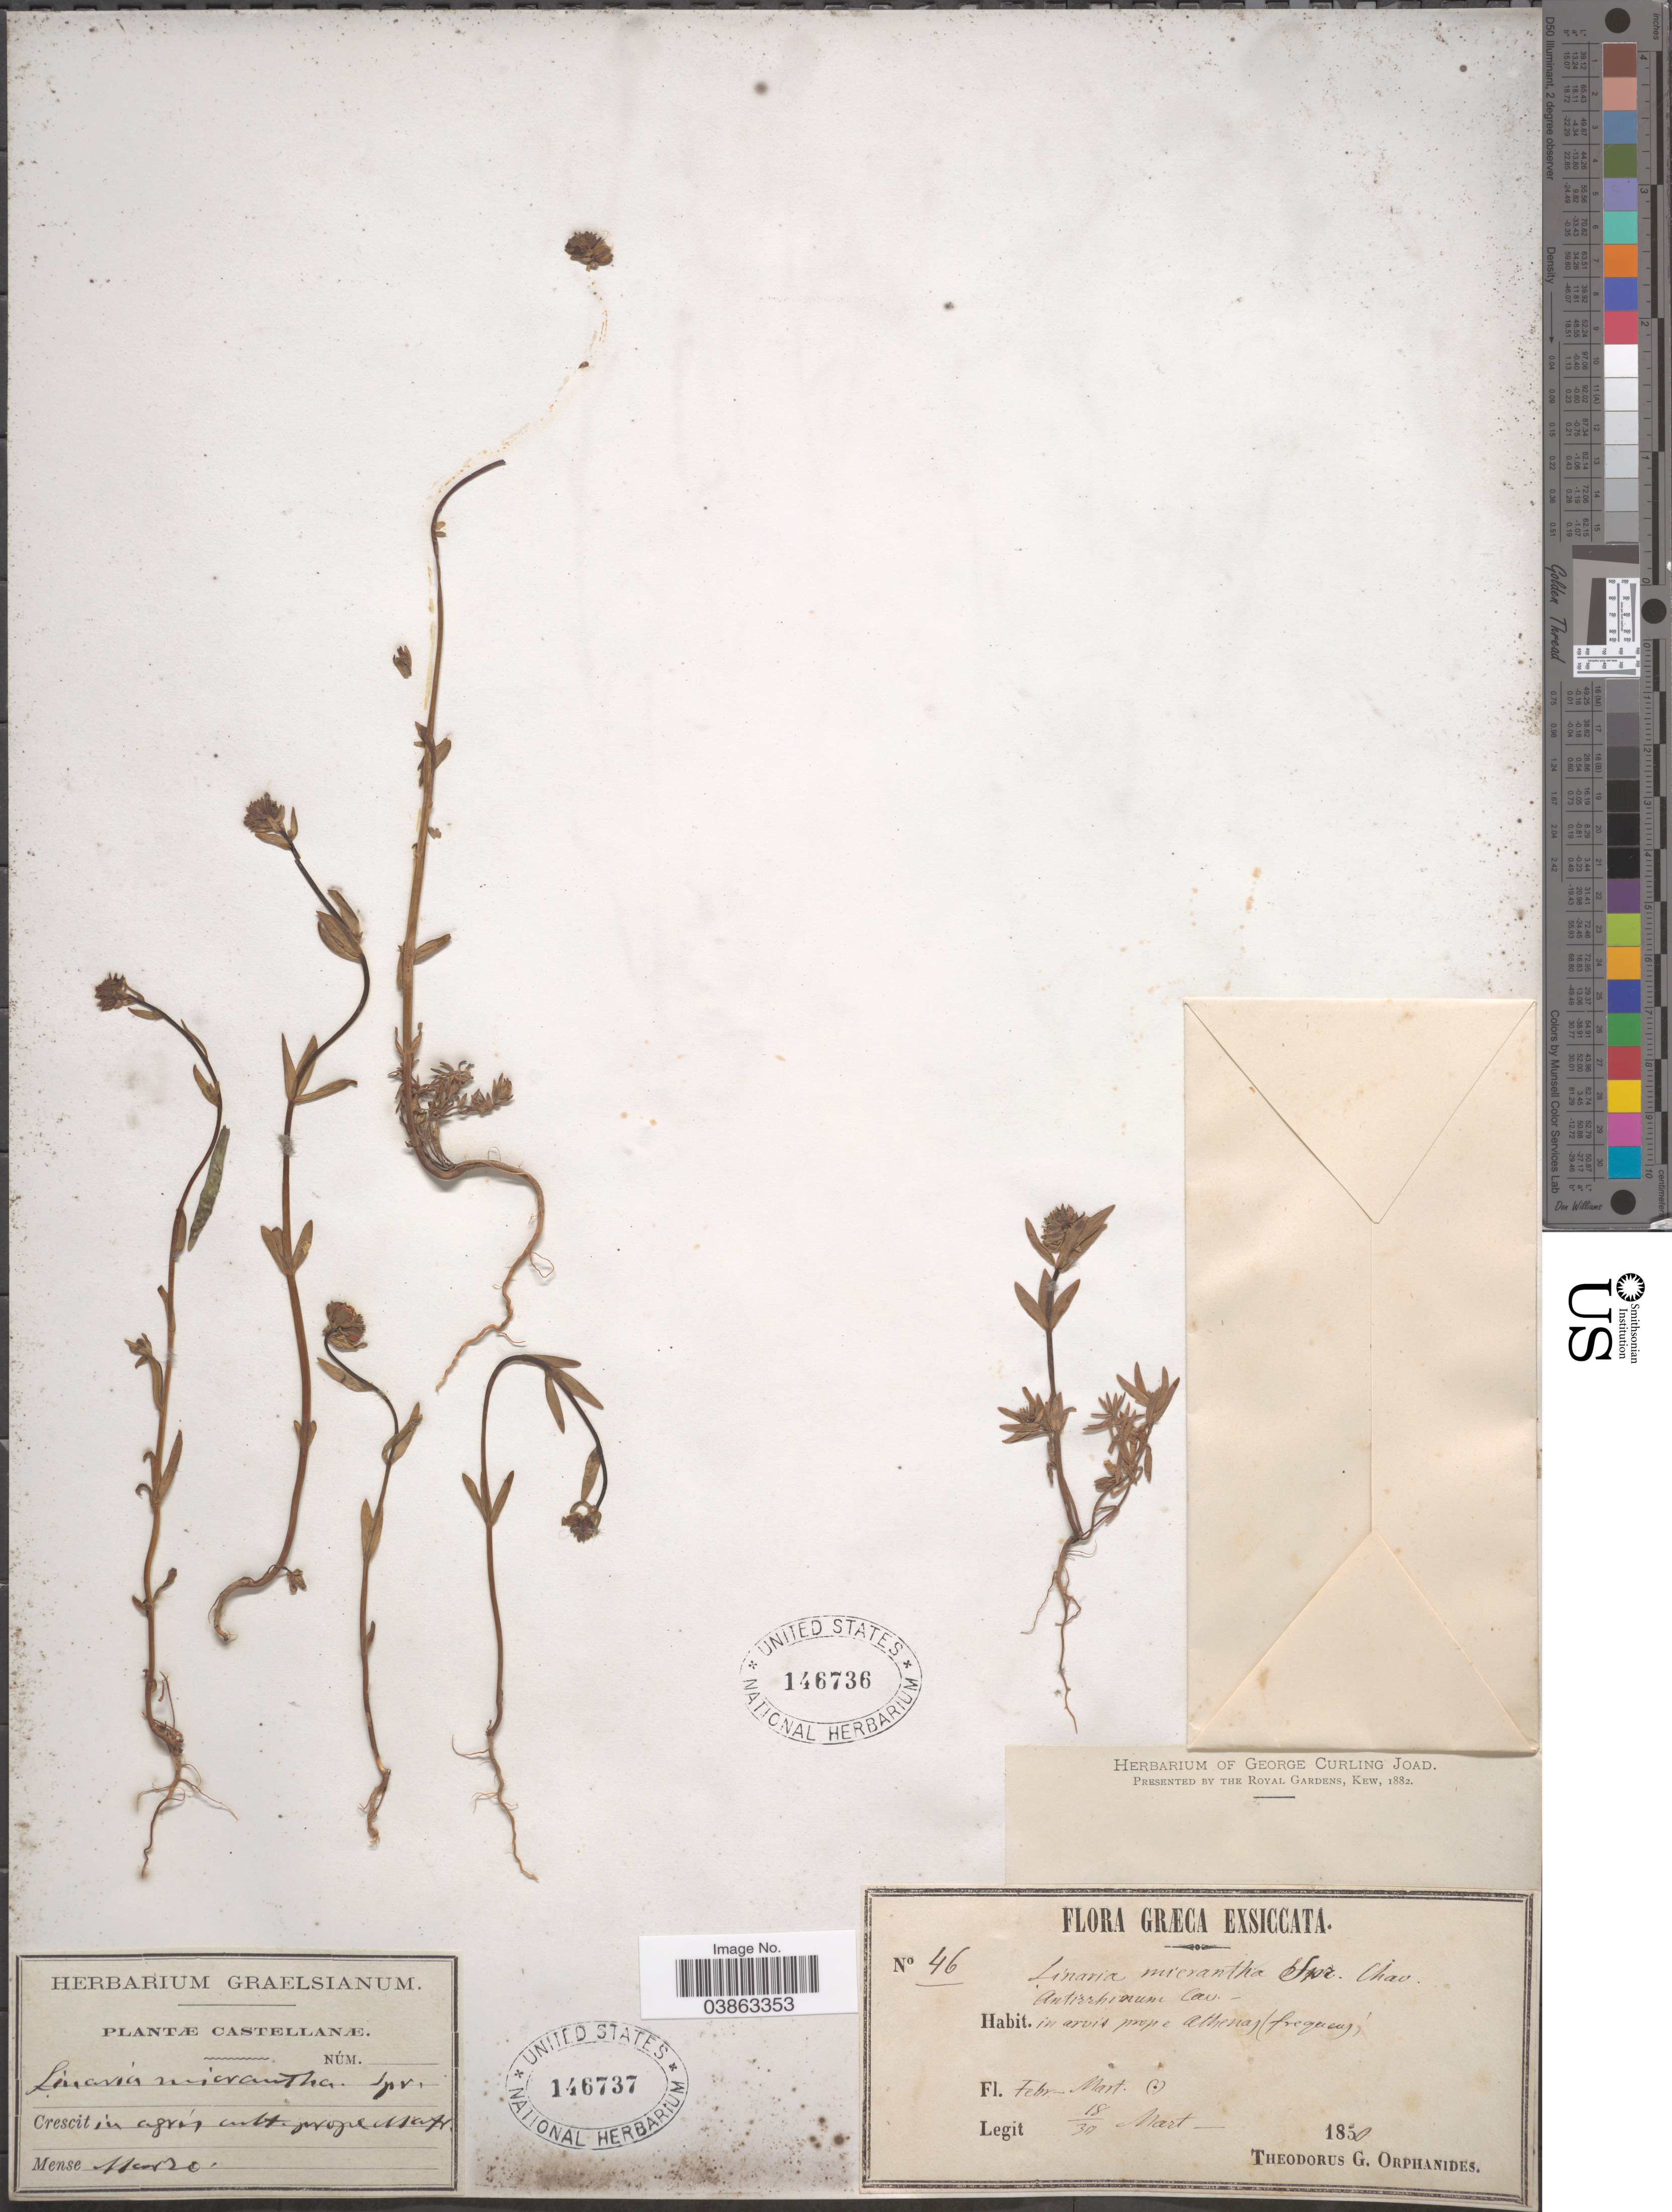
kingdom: Plantae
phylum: Tracheophyta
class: Magnoliopsida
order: Lamiales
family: Plantaginaceae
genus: Linaria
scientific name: Linaria micrantha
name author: (Cav.) Hoffmanns. & Link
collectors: ex Herb. Graelsianum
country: Spain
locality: Castellanæ. Crescit in agrís cult. prope Mart.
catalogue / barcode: US 146737